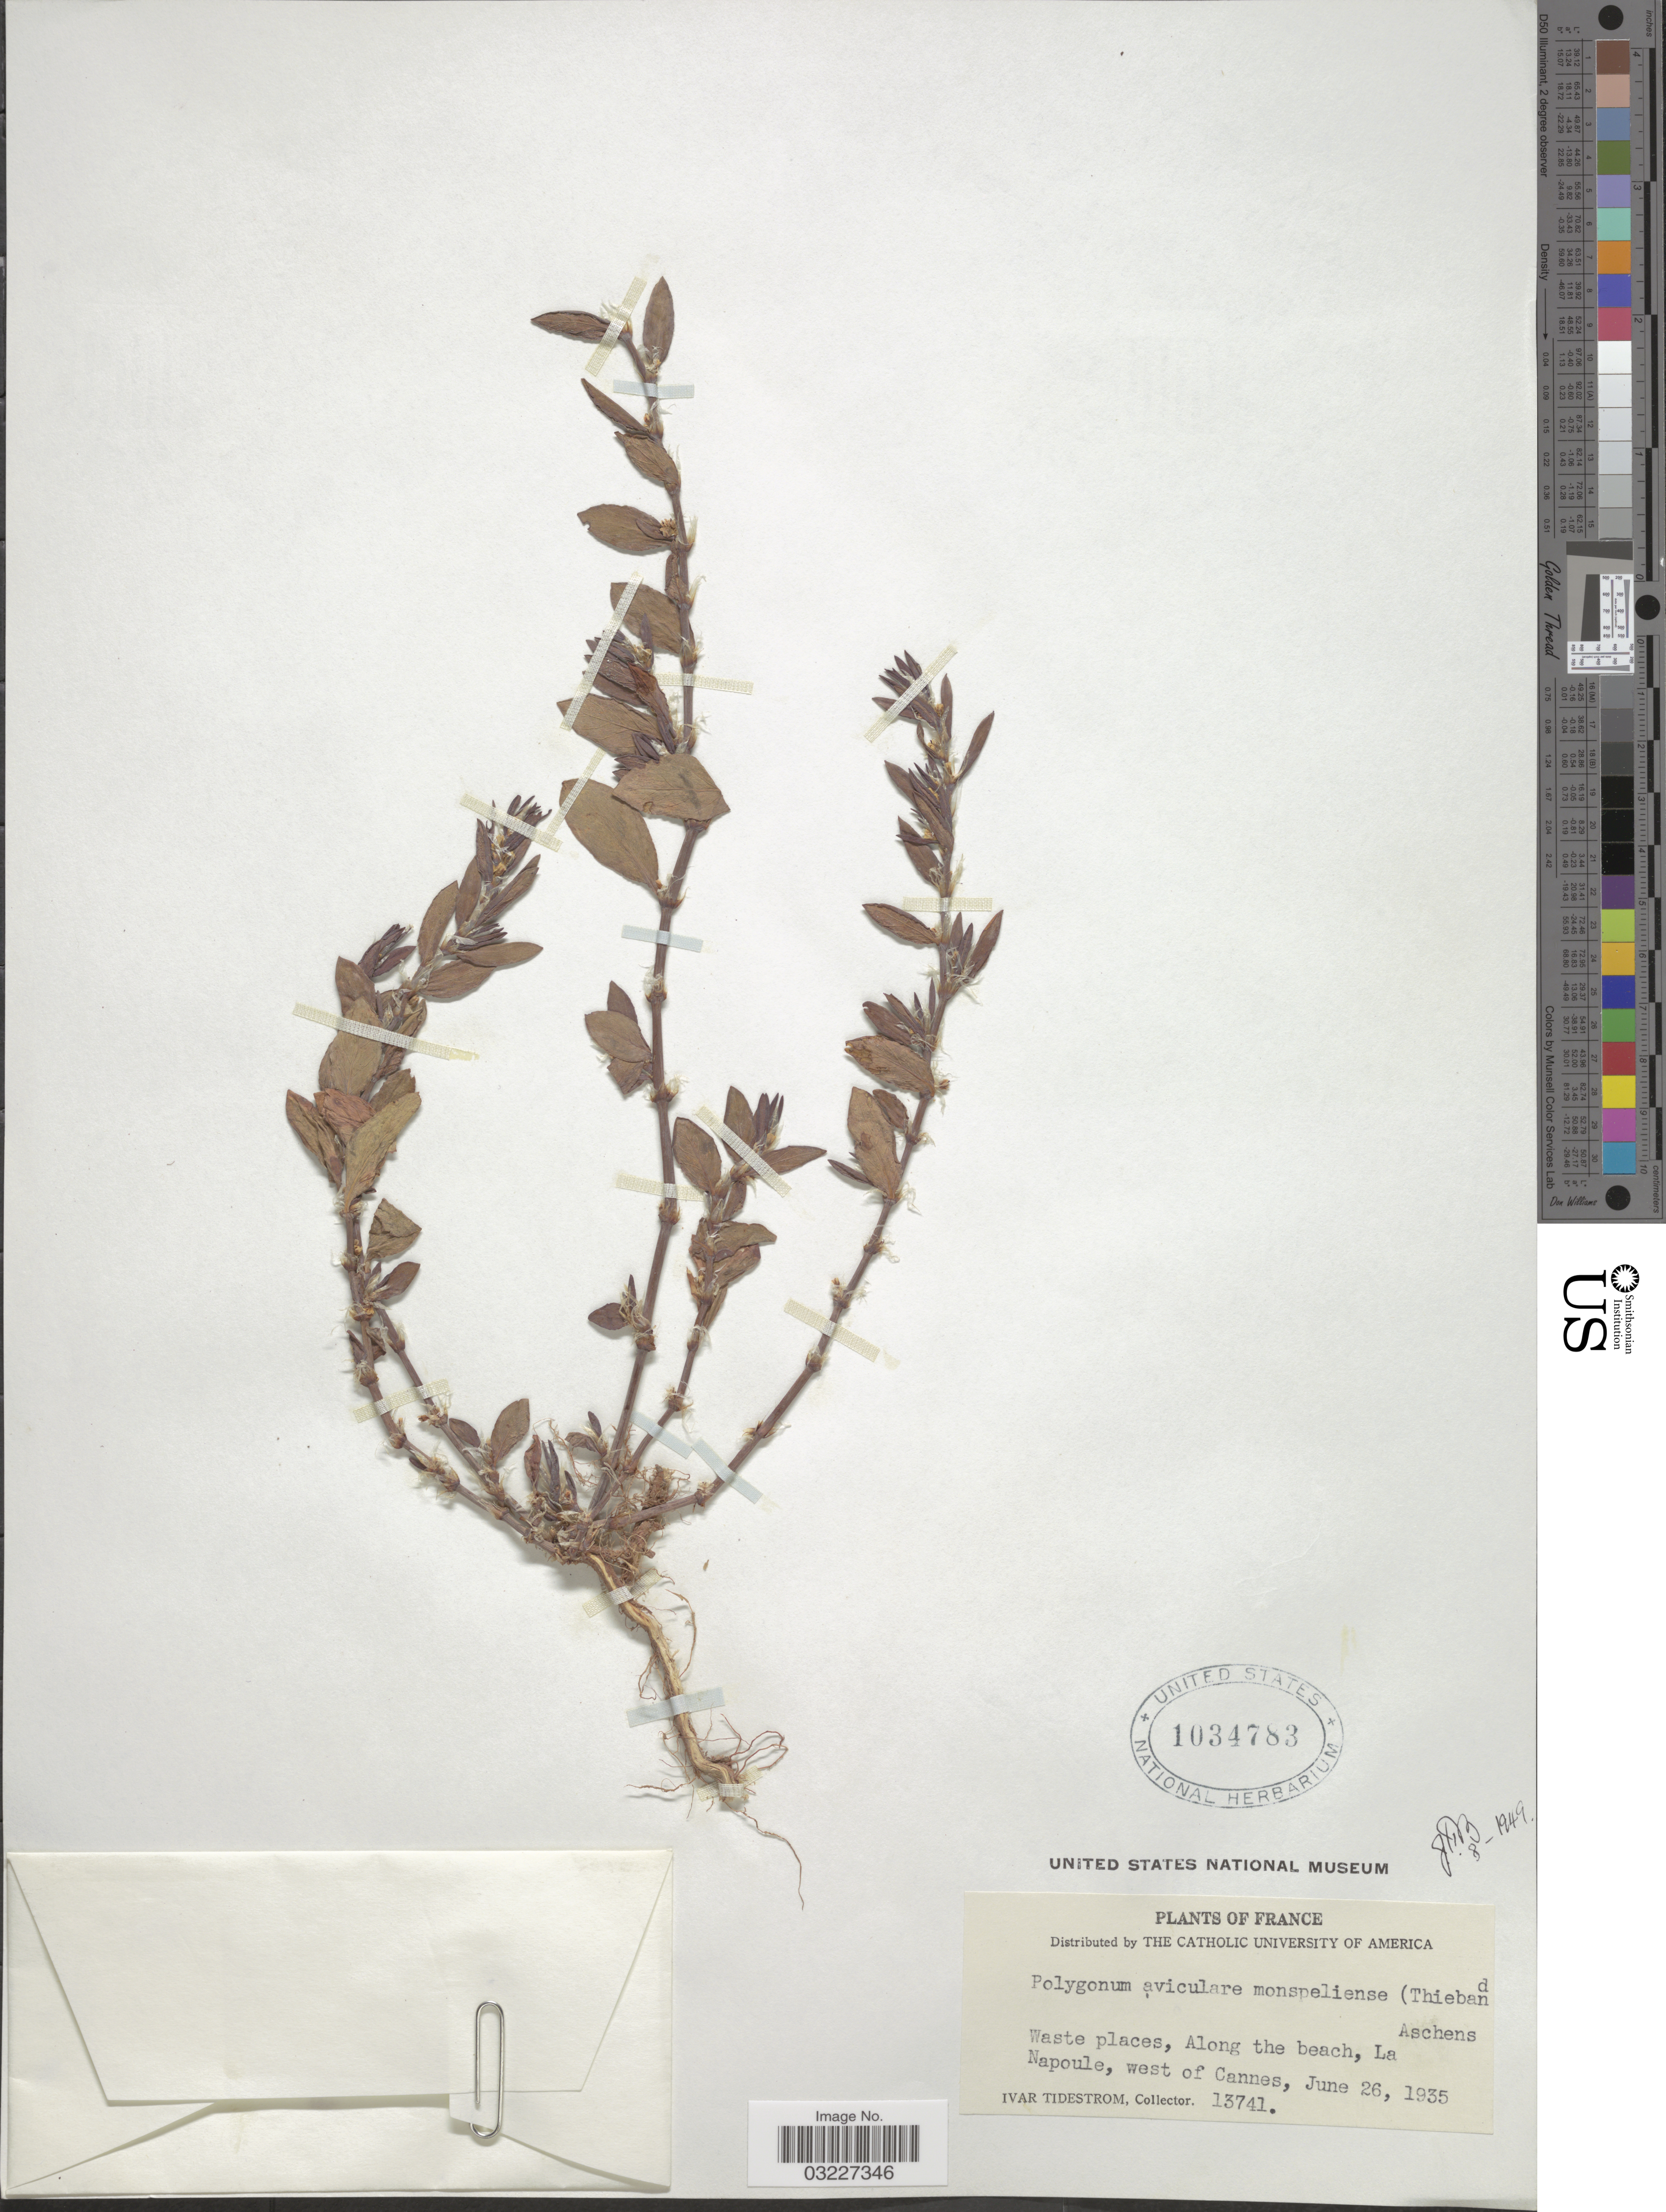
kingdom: Plantae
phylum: Tracheophyta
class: Magnoliopsida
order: Caryophyllales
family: Polygonaceae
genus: Polygonum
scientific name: Polygonum aviculare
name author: L.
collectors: I. F. Tidestrom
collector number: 13741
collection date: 1935-06-26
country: France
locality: Waste places, Along the beach, La Napoule, west of Cannes.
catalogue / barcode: US 1034783